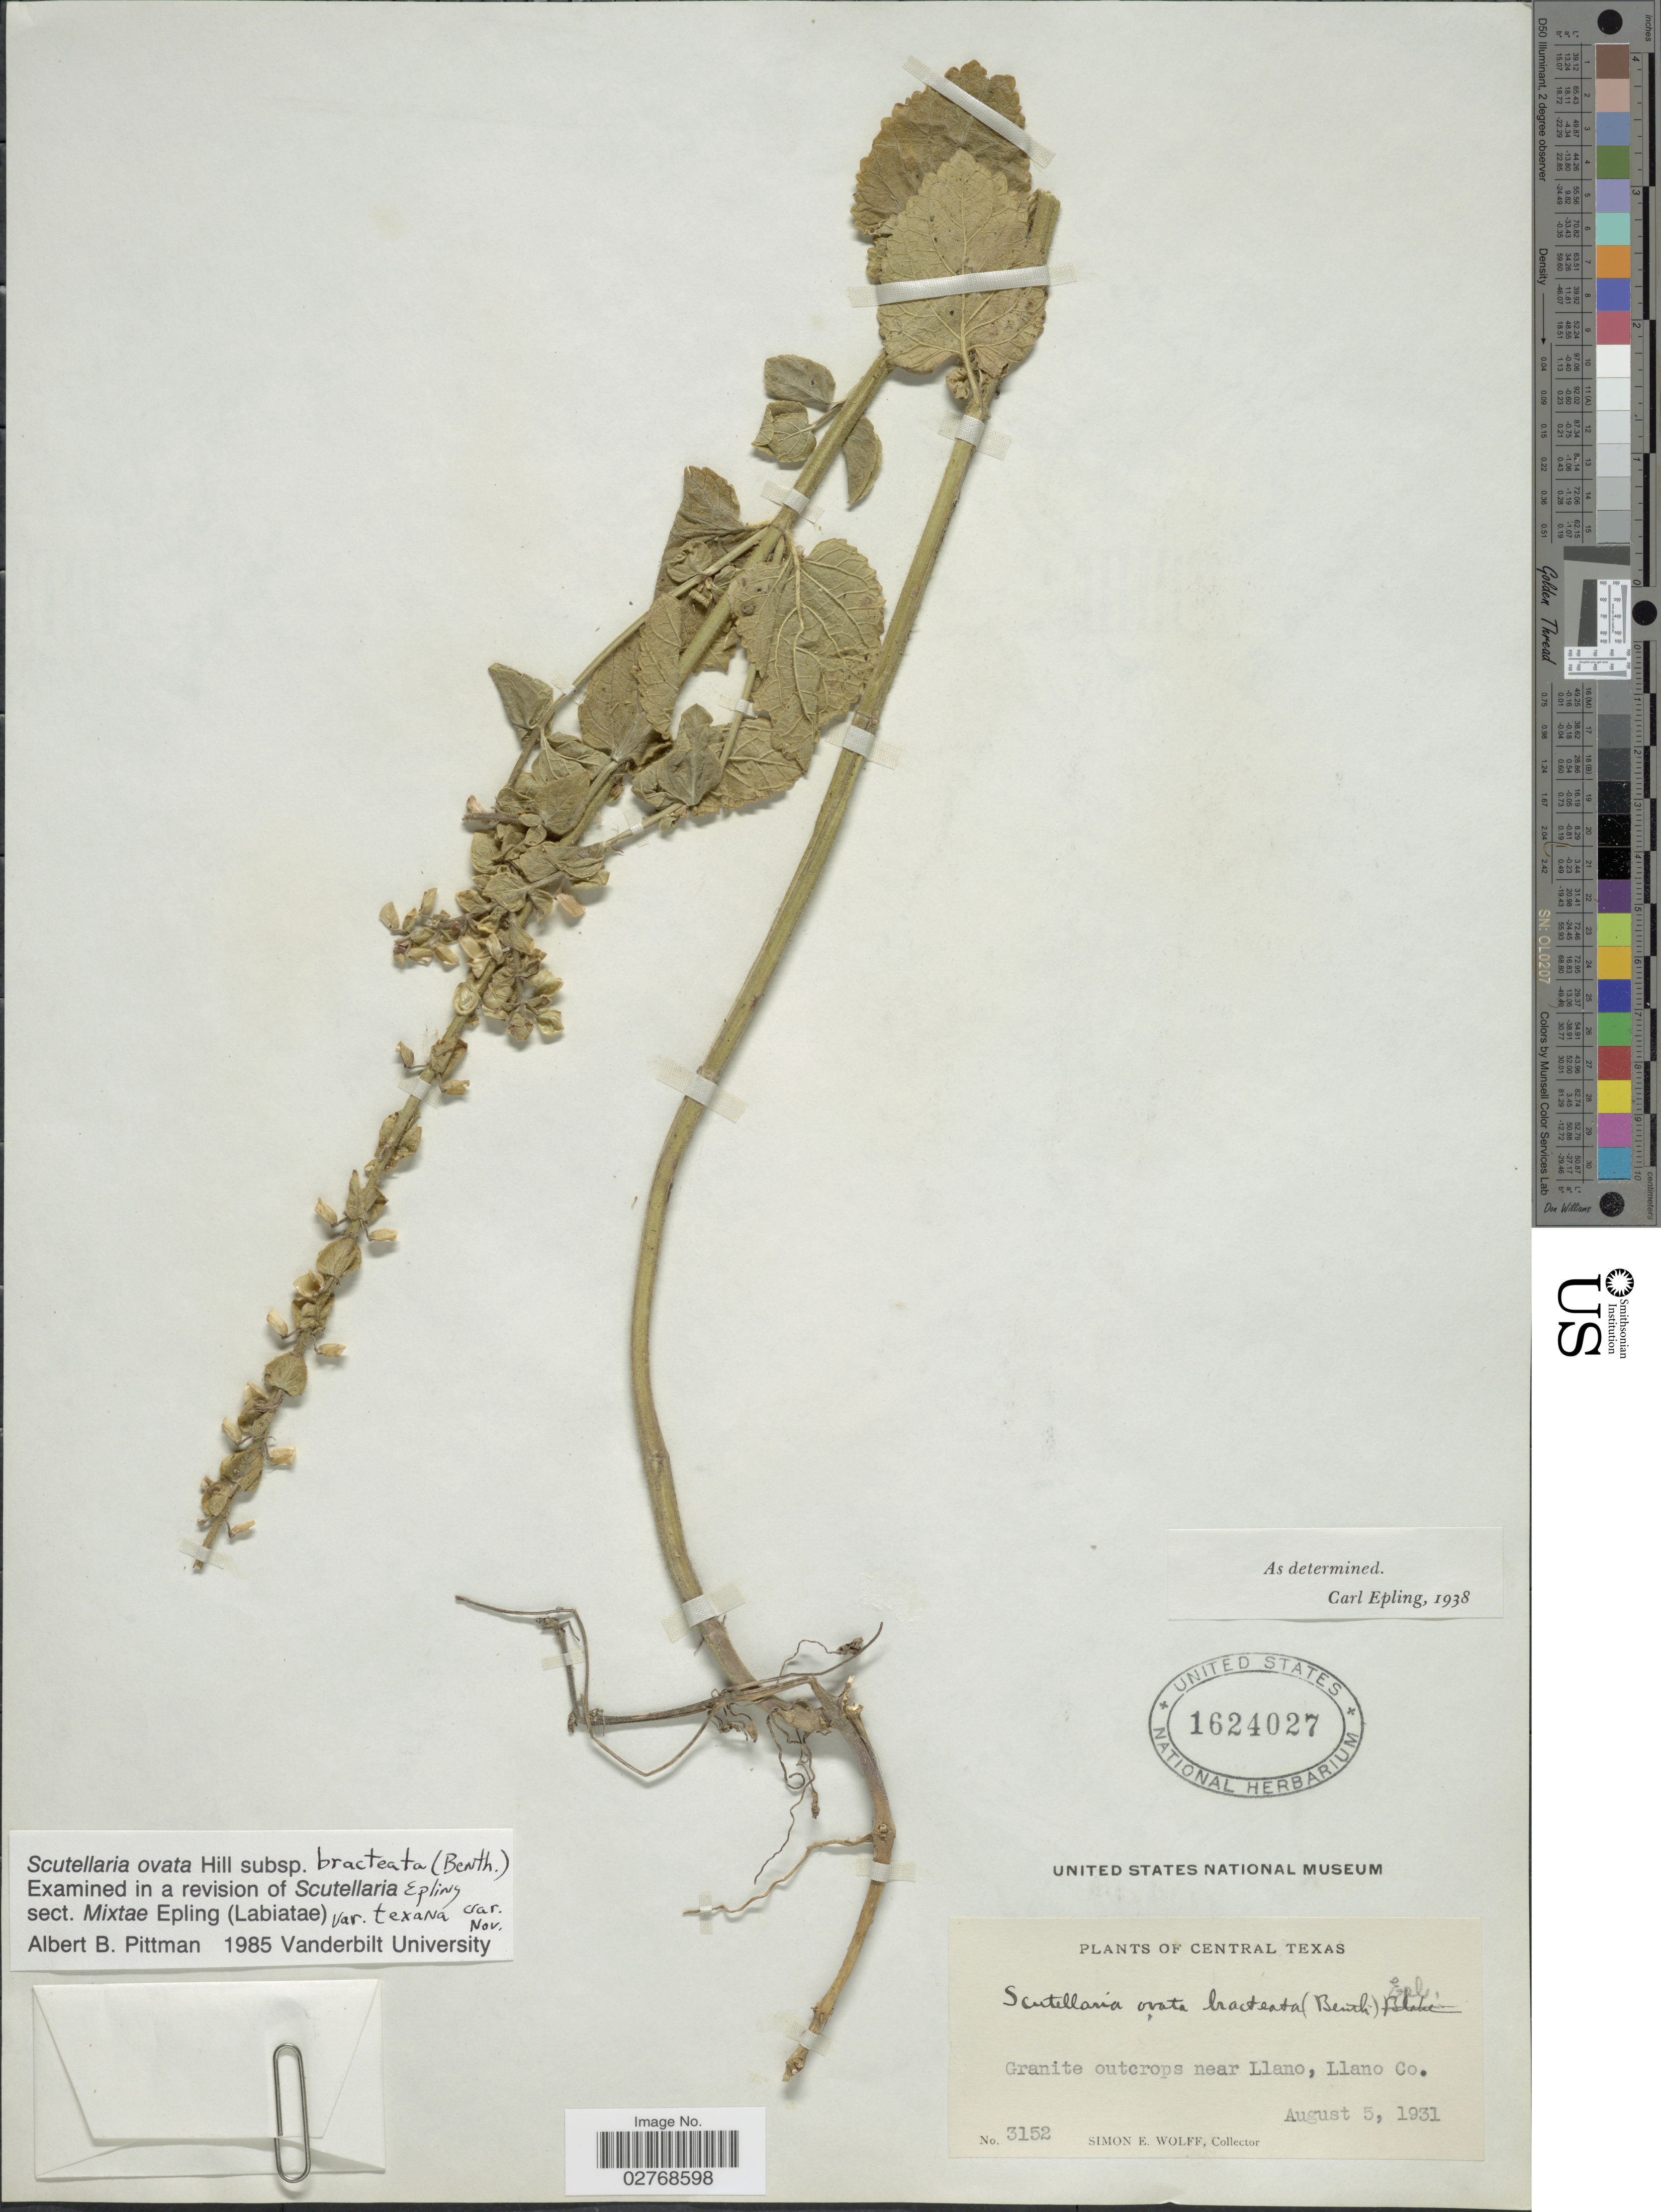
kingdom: Plantae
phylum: Tracheophyta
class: Magnoliopsida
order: Lamiales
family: Lamiaceae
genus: Scutellaria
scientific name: Scutellaria ovata subsp. bracteata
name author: (Benth.) Epling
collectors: S. E. Wolff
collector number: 3152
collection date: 1931-08-05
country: United States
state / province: Texas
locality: Central Texas. Granite outcrops near Llano, Llano Co.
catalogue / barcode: US 1624027